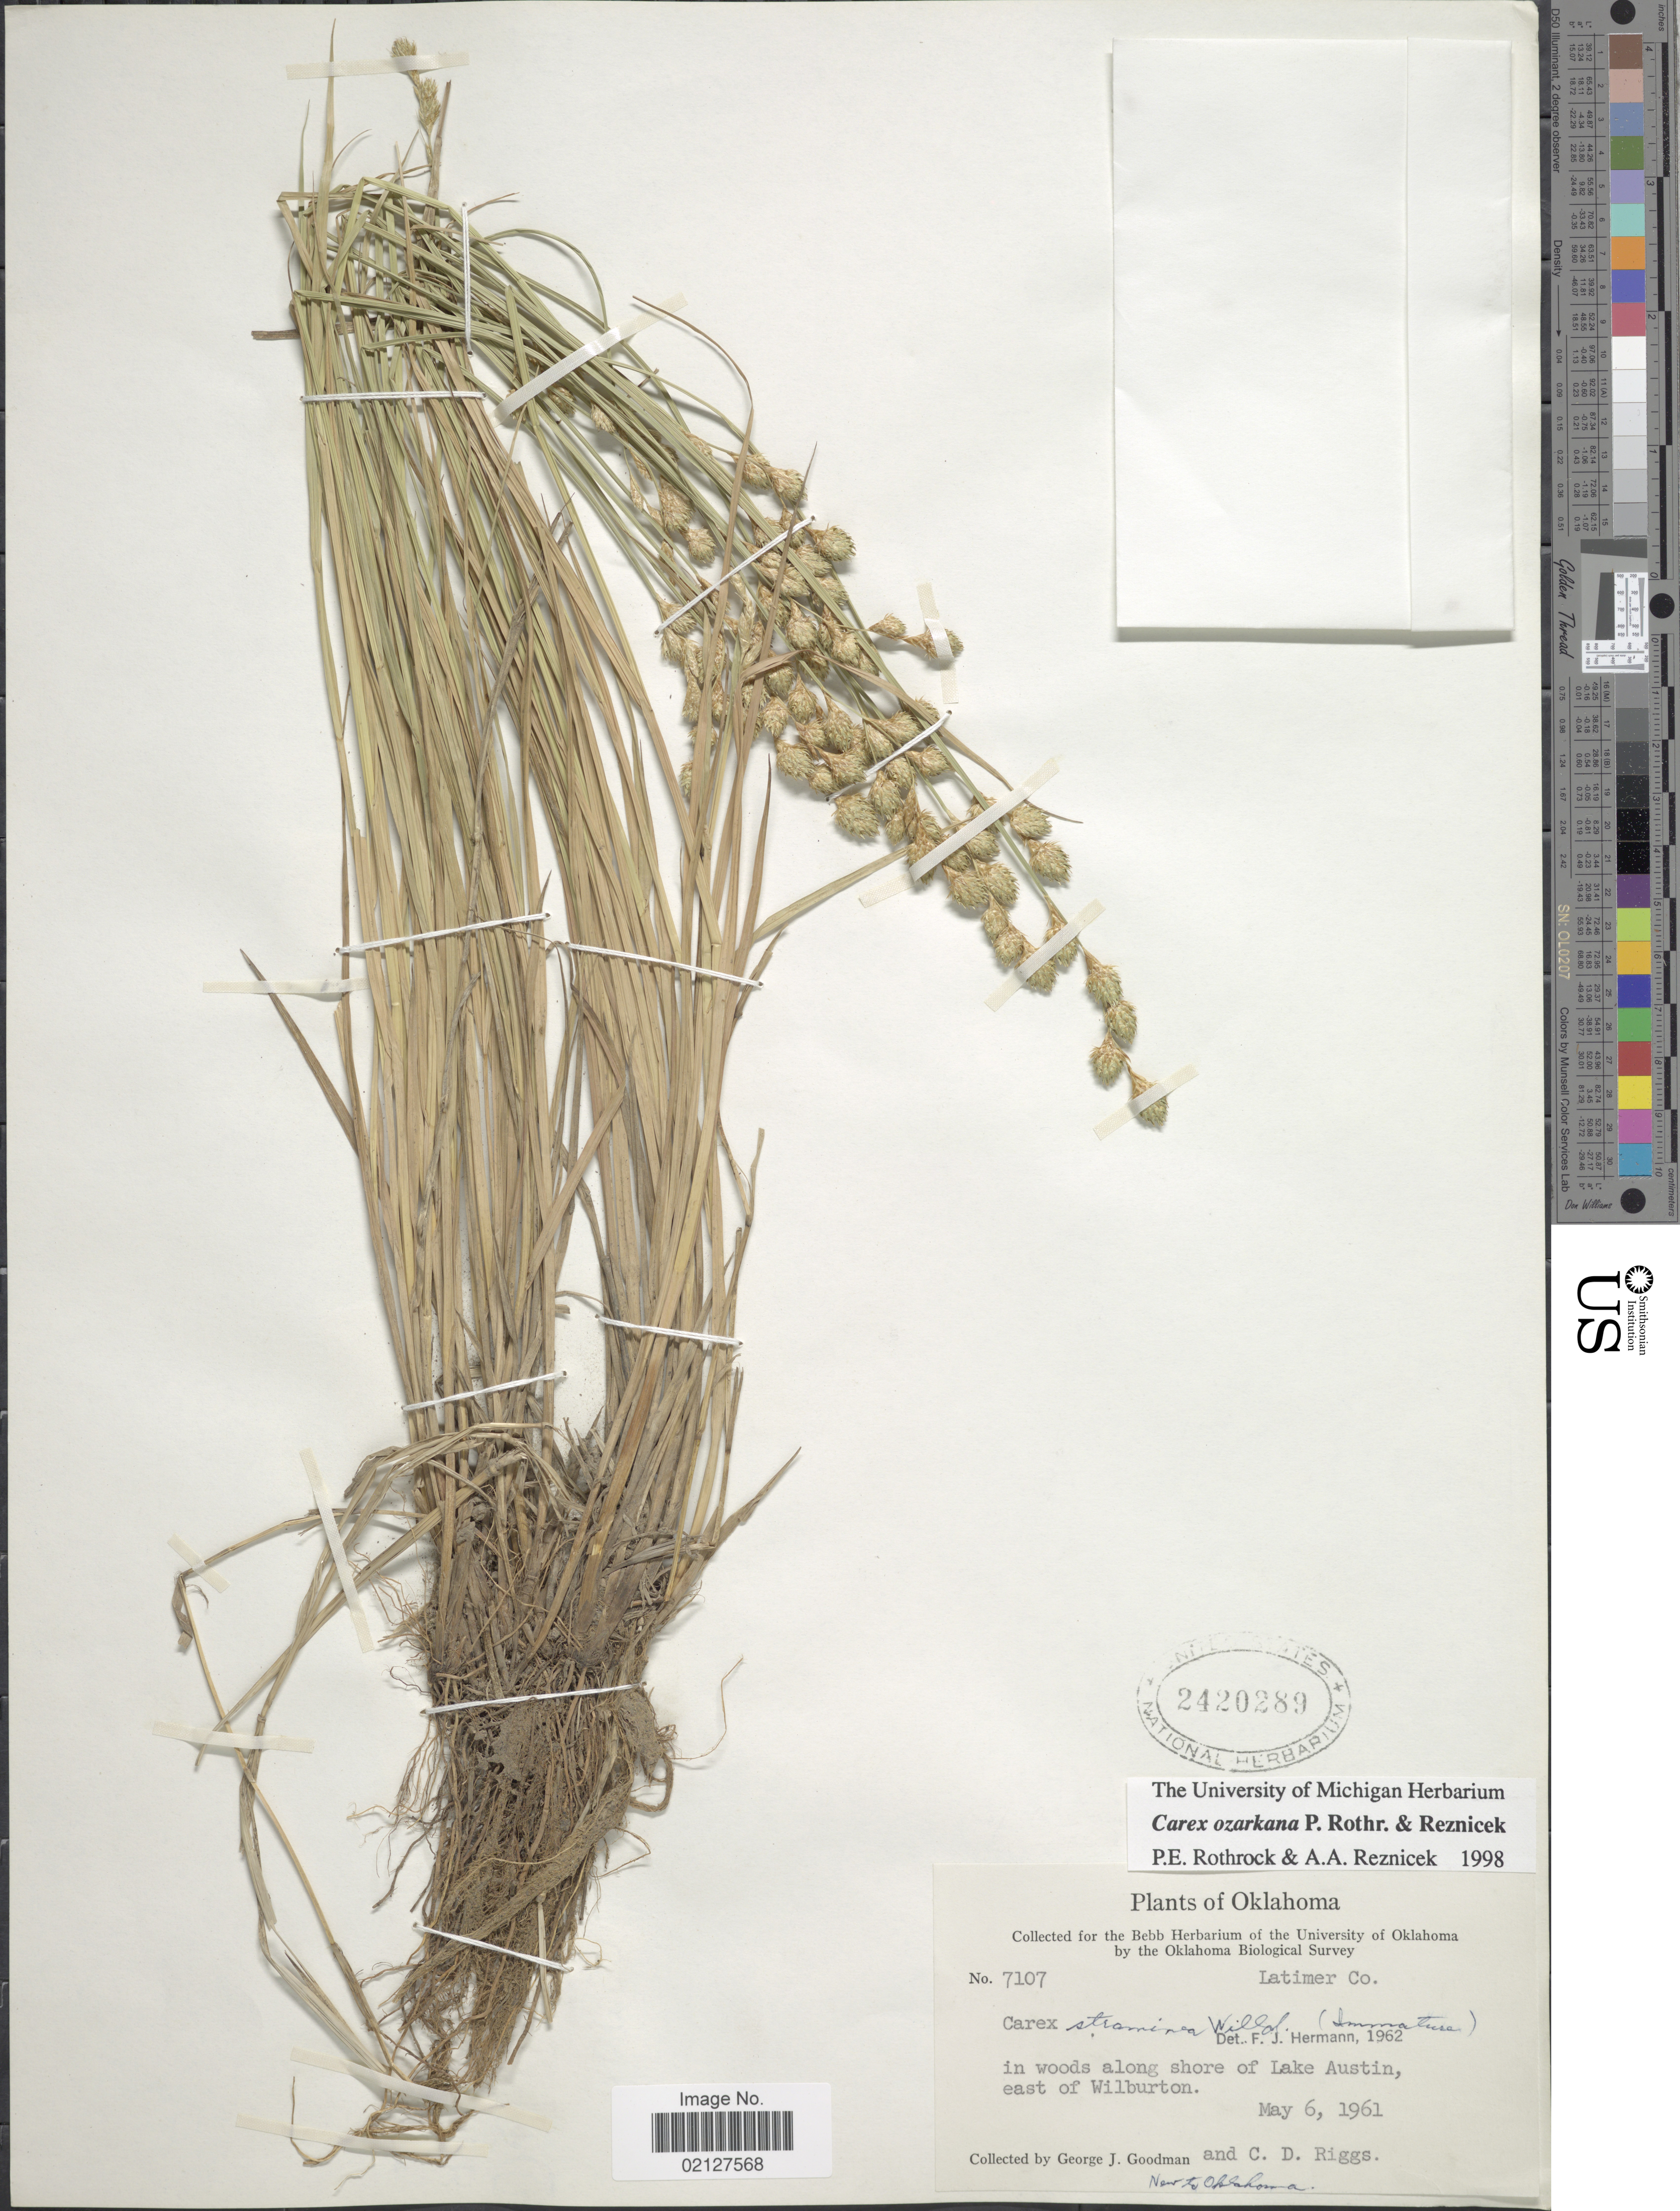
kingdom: Plantae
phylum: Tracheophyta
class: Liliopsida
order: Poales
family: Cyperaceae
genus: Carex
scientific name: Carex ozarkana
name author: P. Rothr. & Reznicek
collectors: G. J. Goodman & C. Riggs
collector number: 7107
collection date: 1961-05-06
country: United States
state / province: Oklahoma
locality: Along shore of Lake Austin, east of Wilburton. Latimer Co.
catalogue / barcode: US 2420289